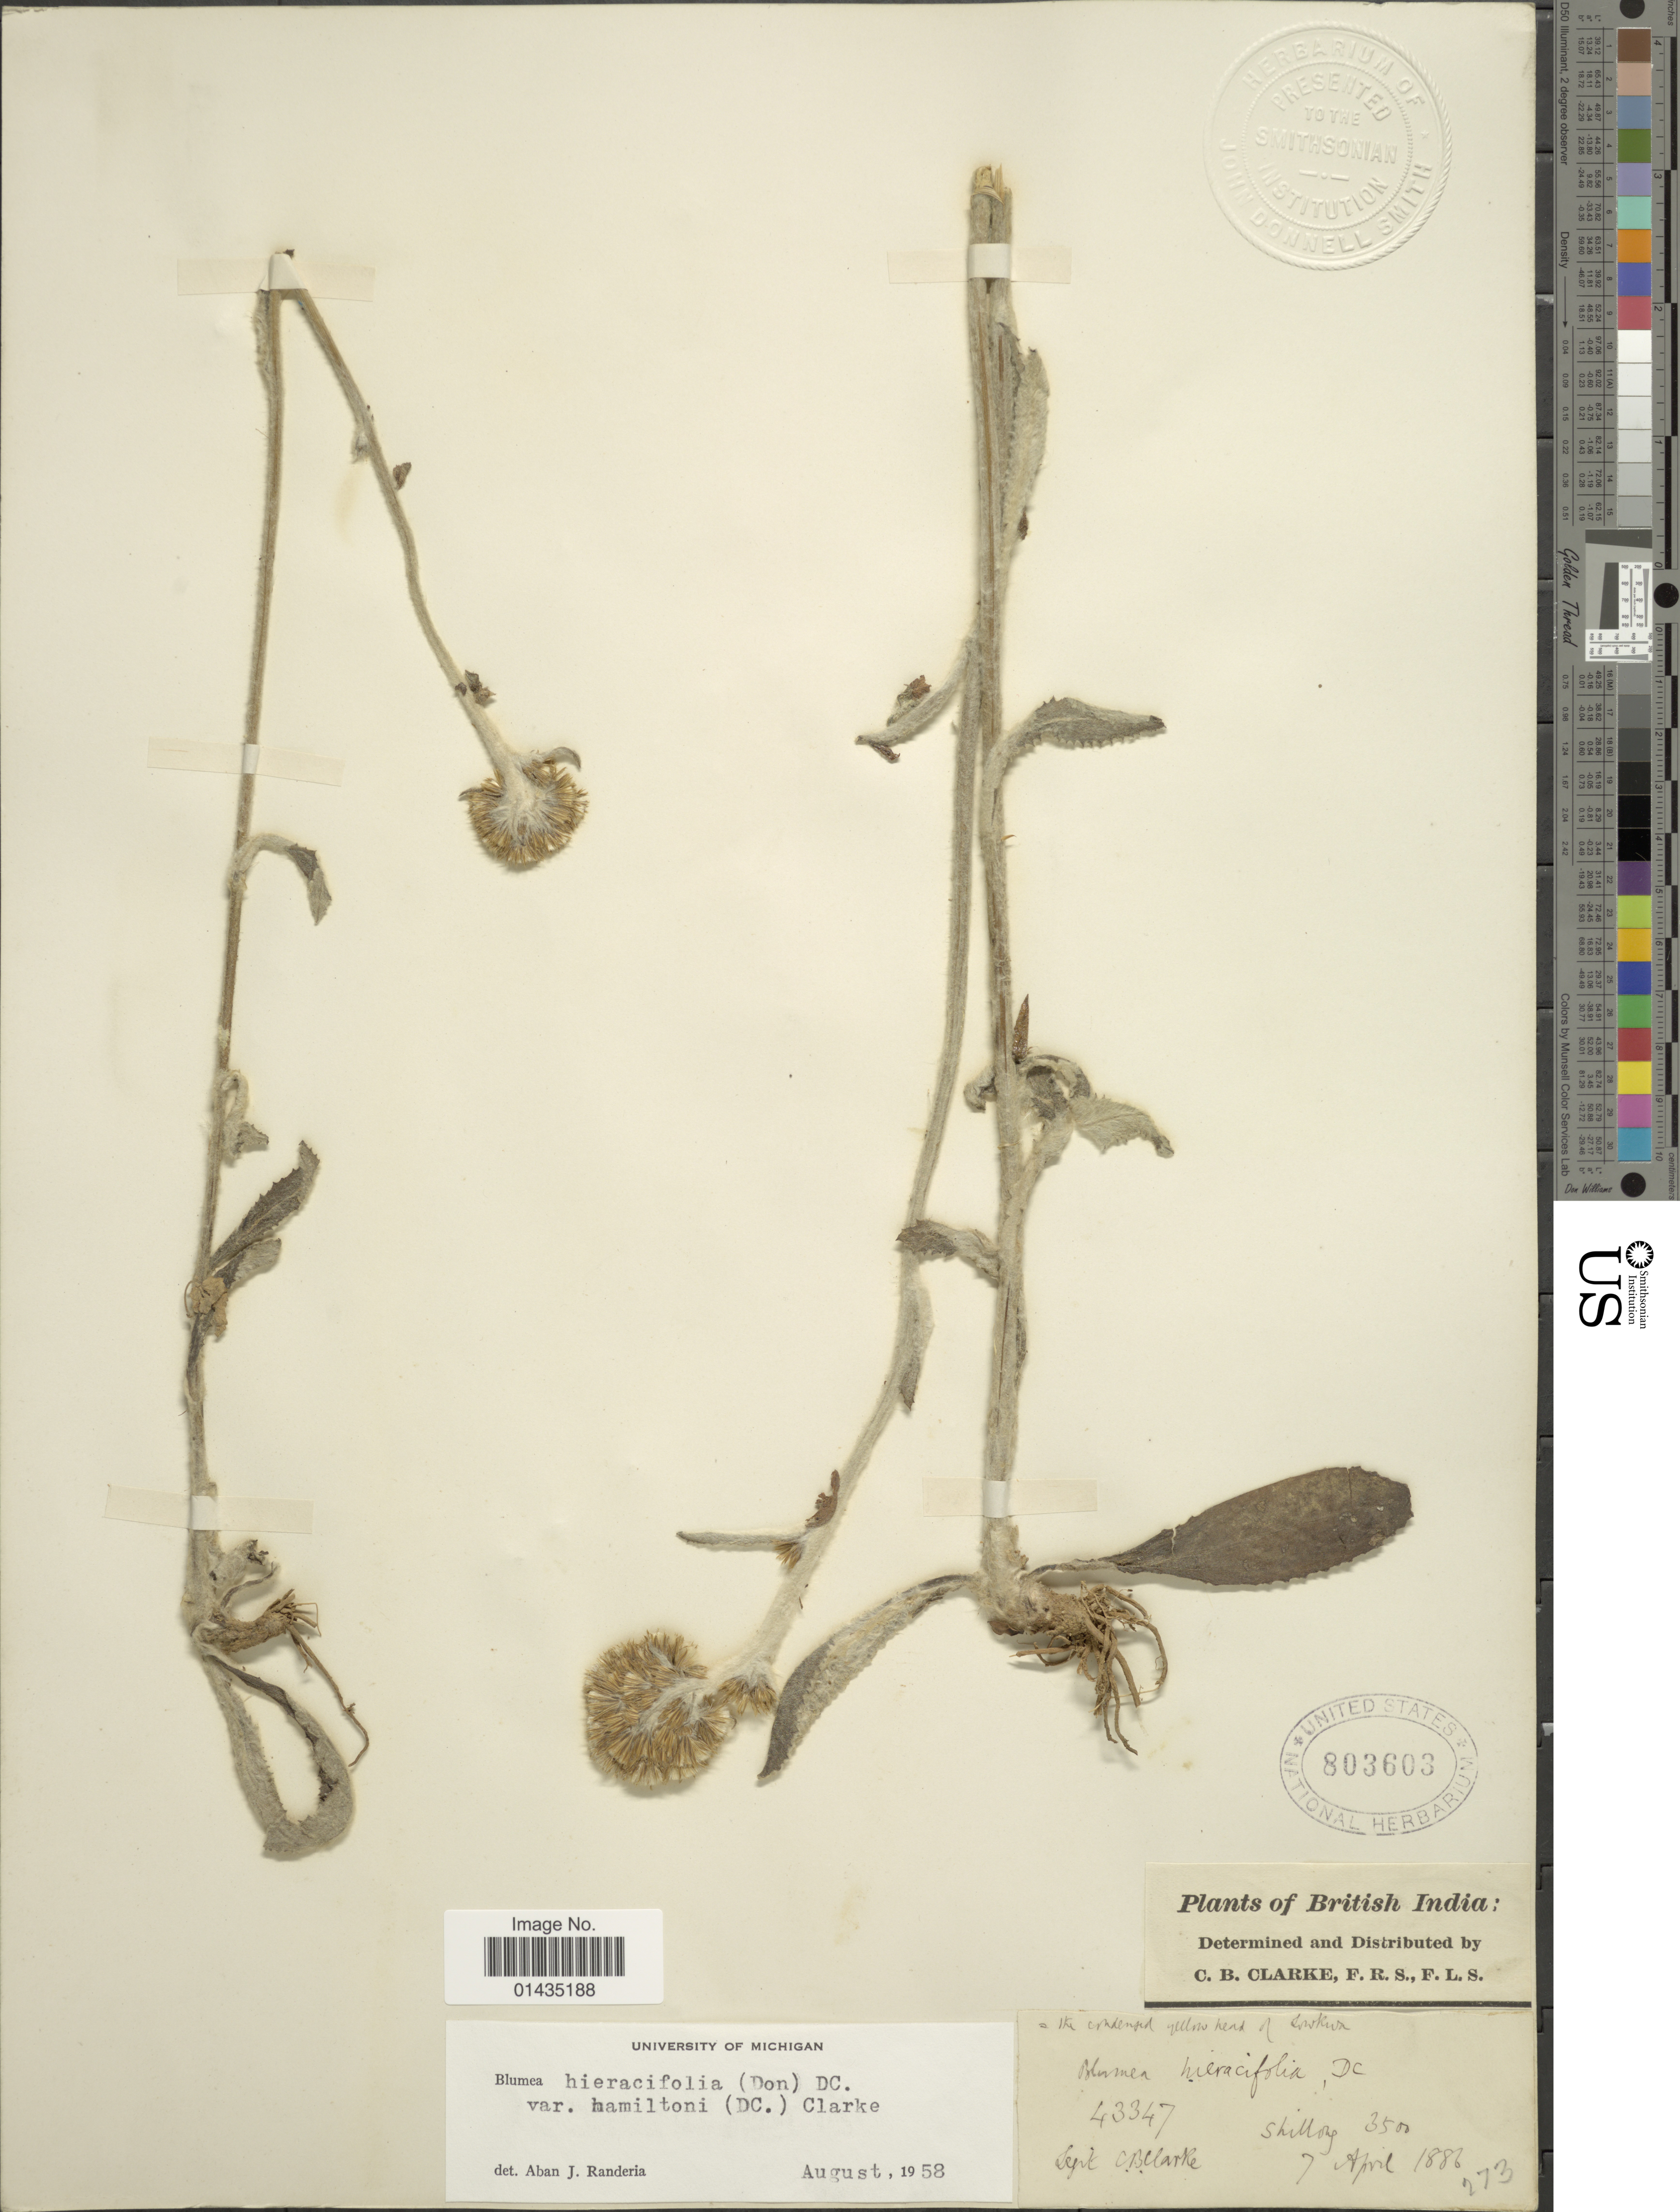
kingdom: Plantae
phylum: Tracheophyta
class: Magnoliopsida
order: Asterales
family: Asteraceae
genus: Blumea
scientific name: Blumea hieraciifolia var. hamiltonii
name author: (DC.) C.B. Clarke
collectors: C. B. Clarke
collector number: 43347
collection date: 1886-04-07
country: India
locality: British India, Shillong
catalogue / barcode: US 803603